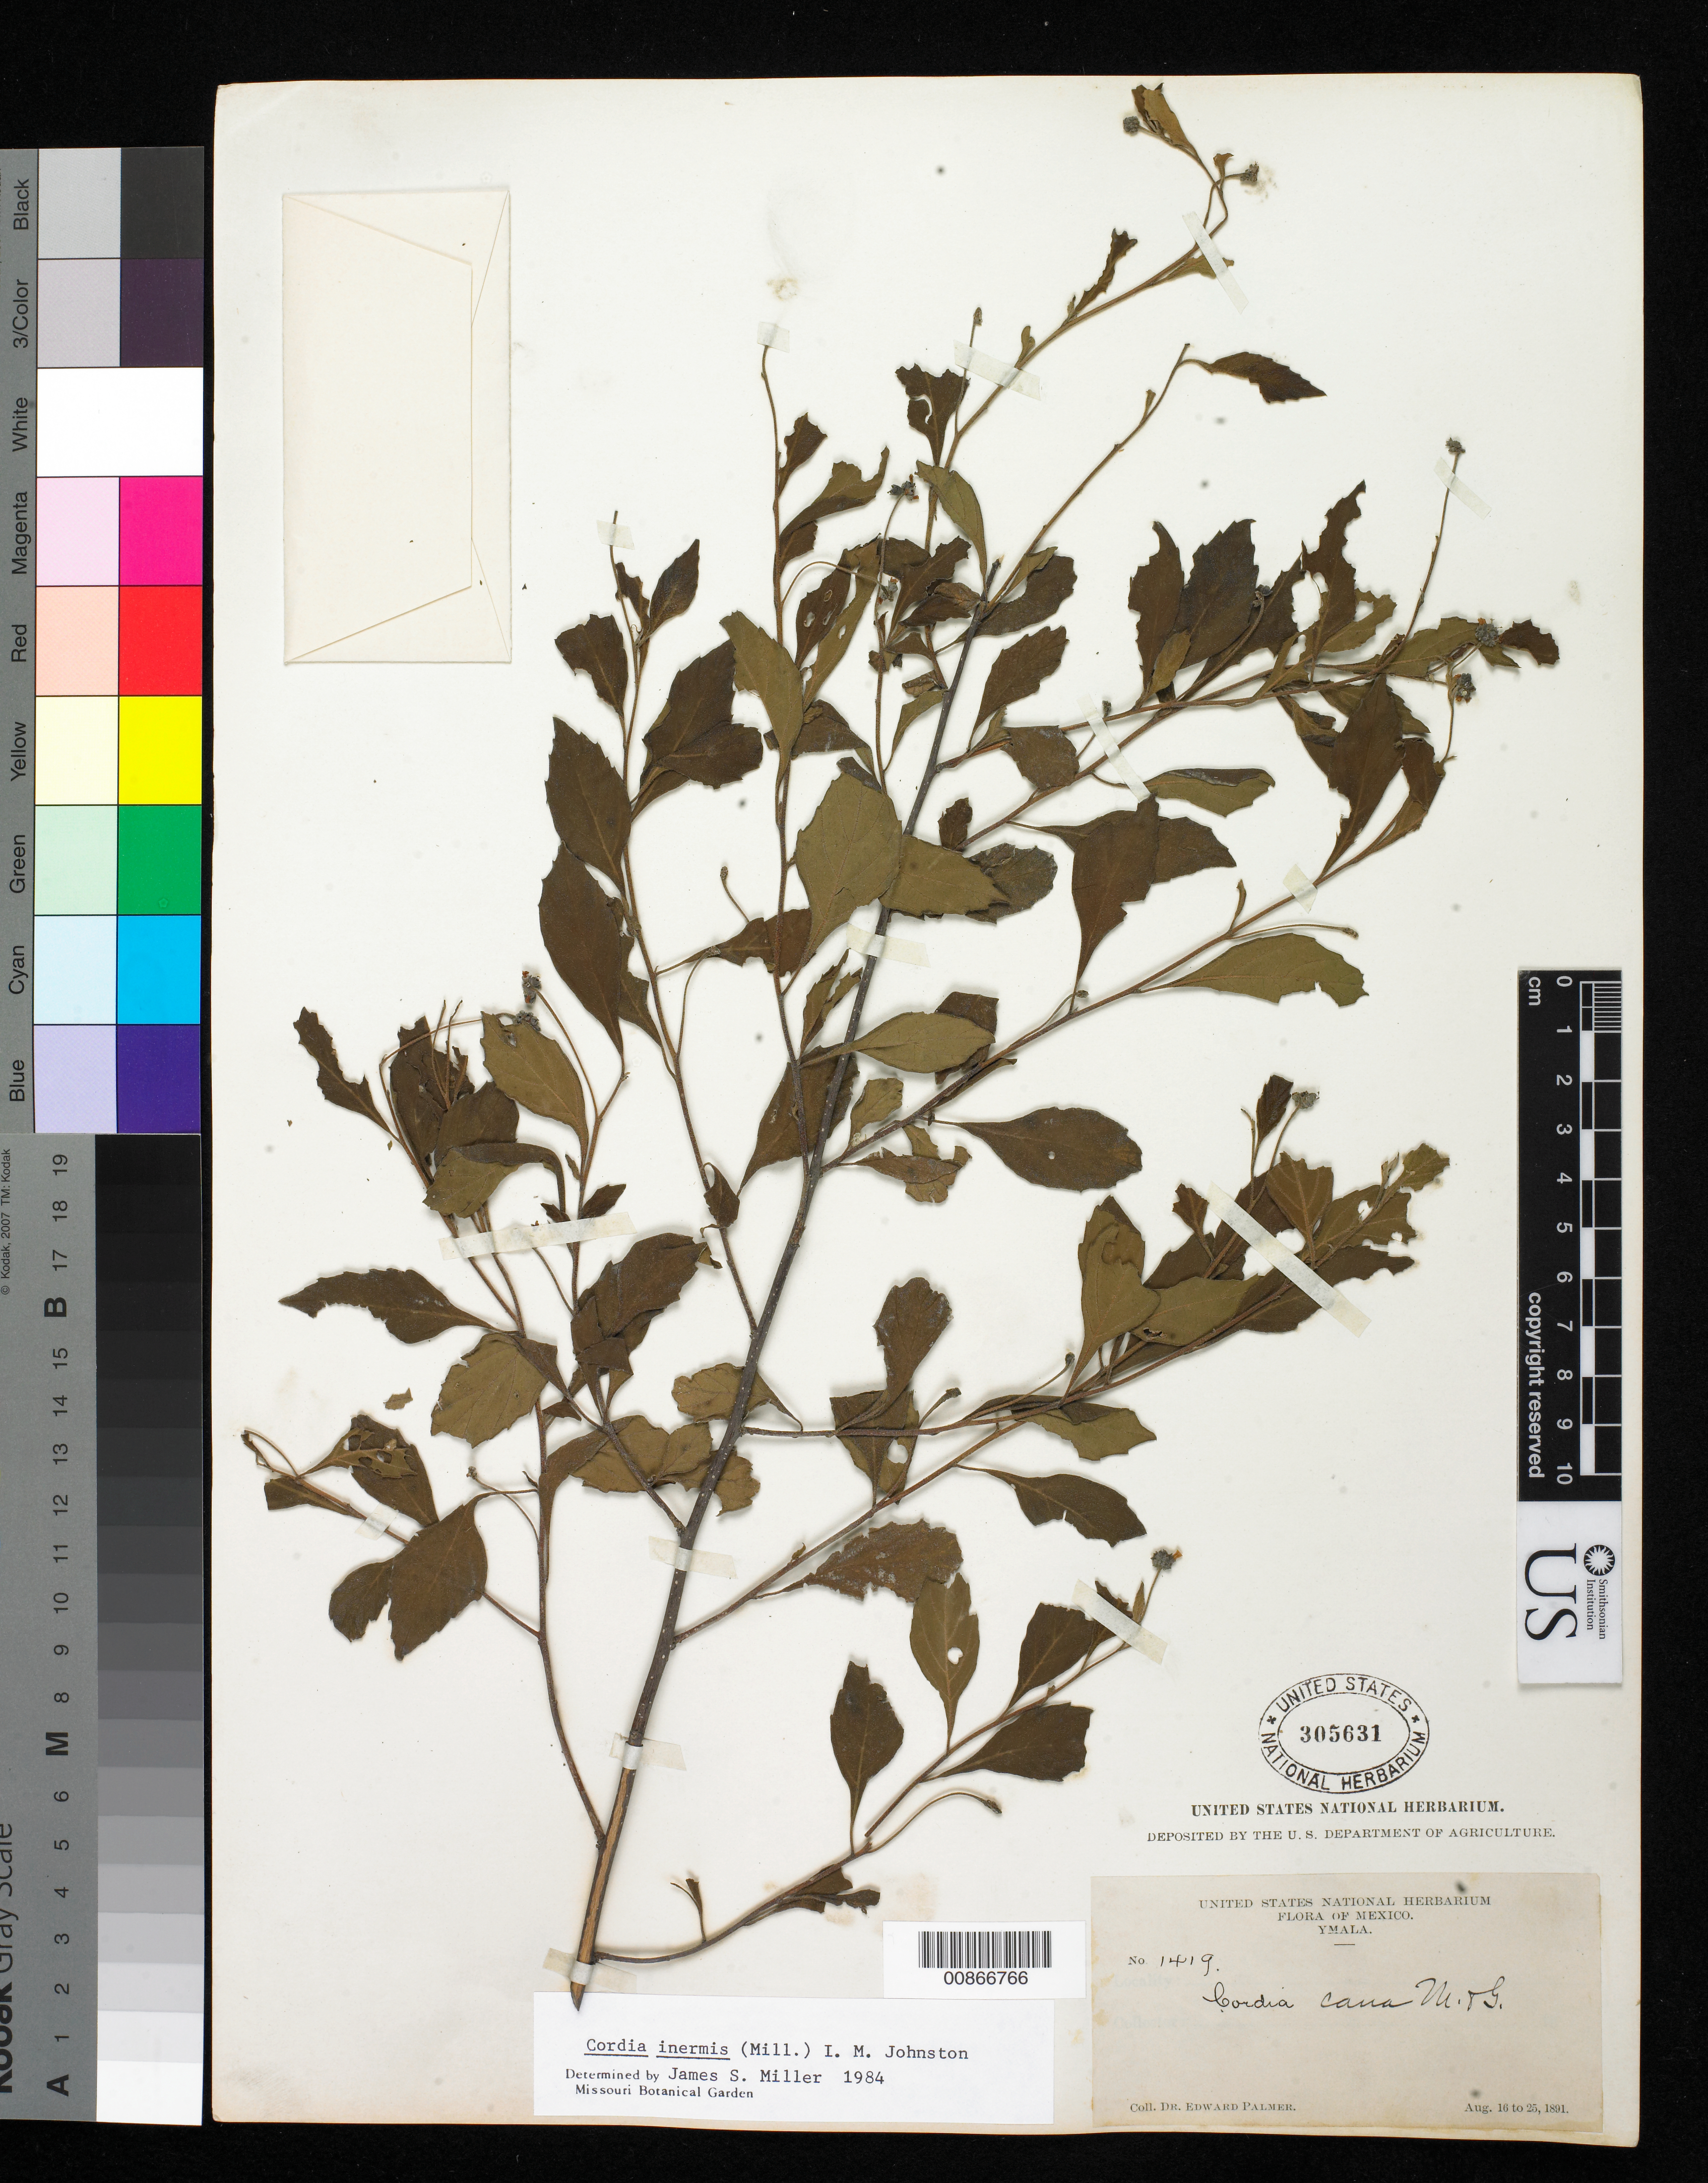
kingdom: Plantae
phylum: Tracheophyta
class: Magnoliopsida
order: Boraginales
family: Cordiaceae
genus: Varronia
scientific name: Varronia inermis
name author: (Mill.) Borhidi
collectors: E. Palmer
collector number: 1419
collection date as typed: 16 Aug 1891 to 25 Aug 1891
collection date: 1891-08-16/1891-08-25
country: Mexico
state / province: Sinaloa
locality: Ymala, Sinaloa.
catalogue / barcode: US 305631